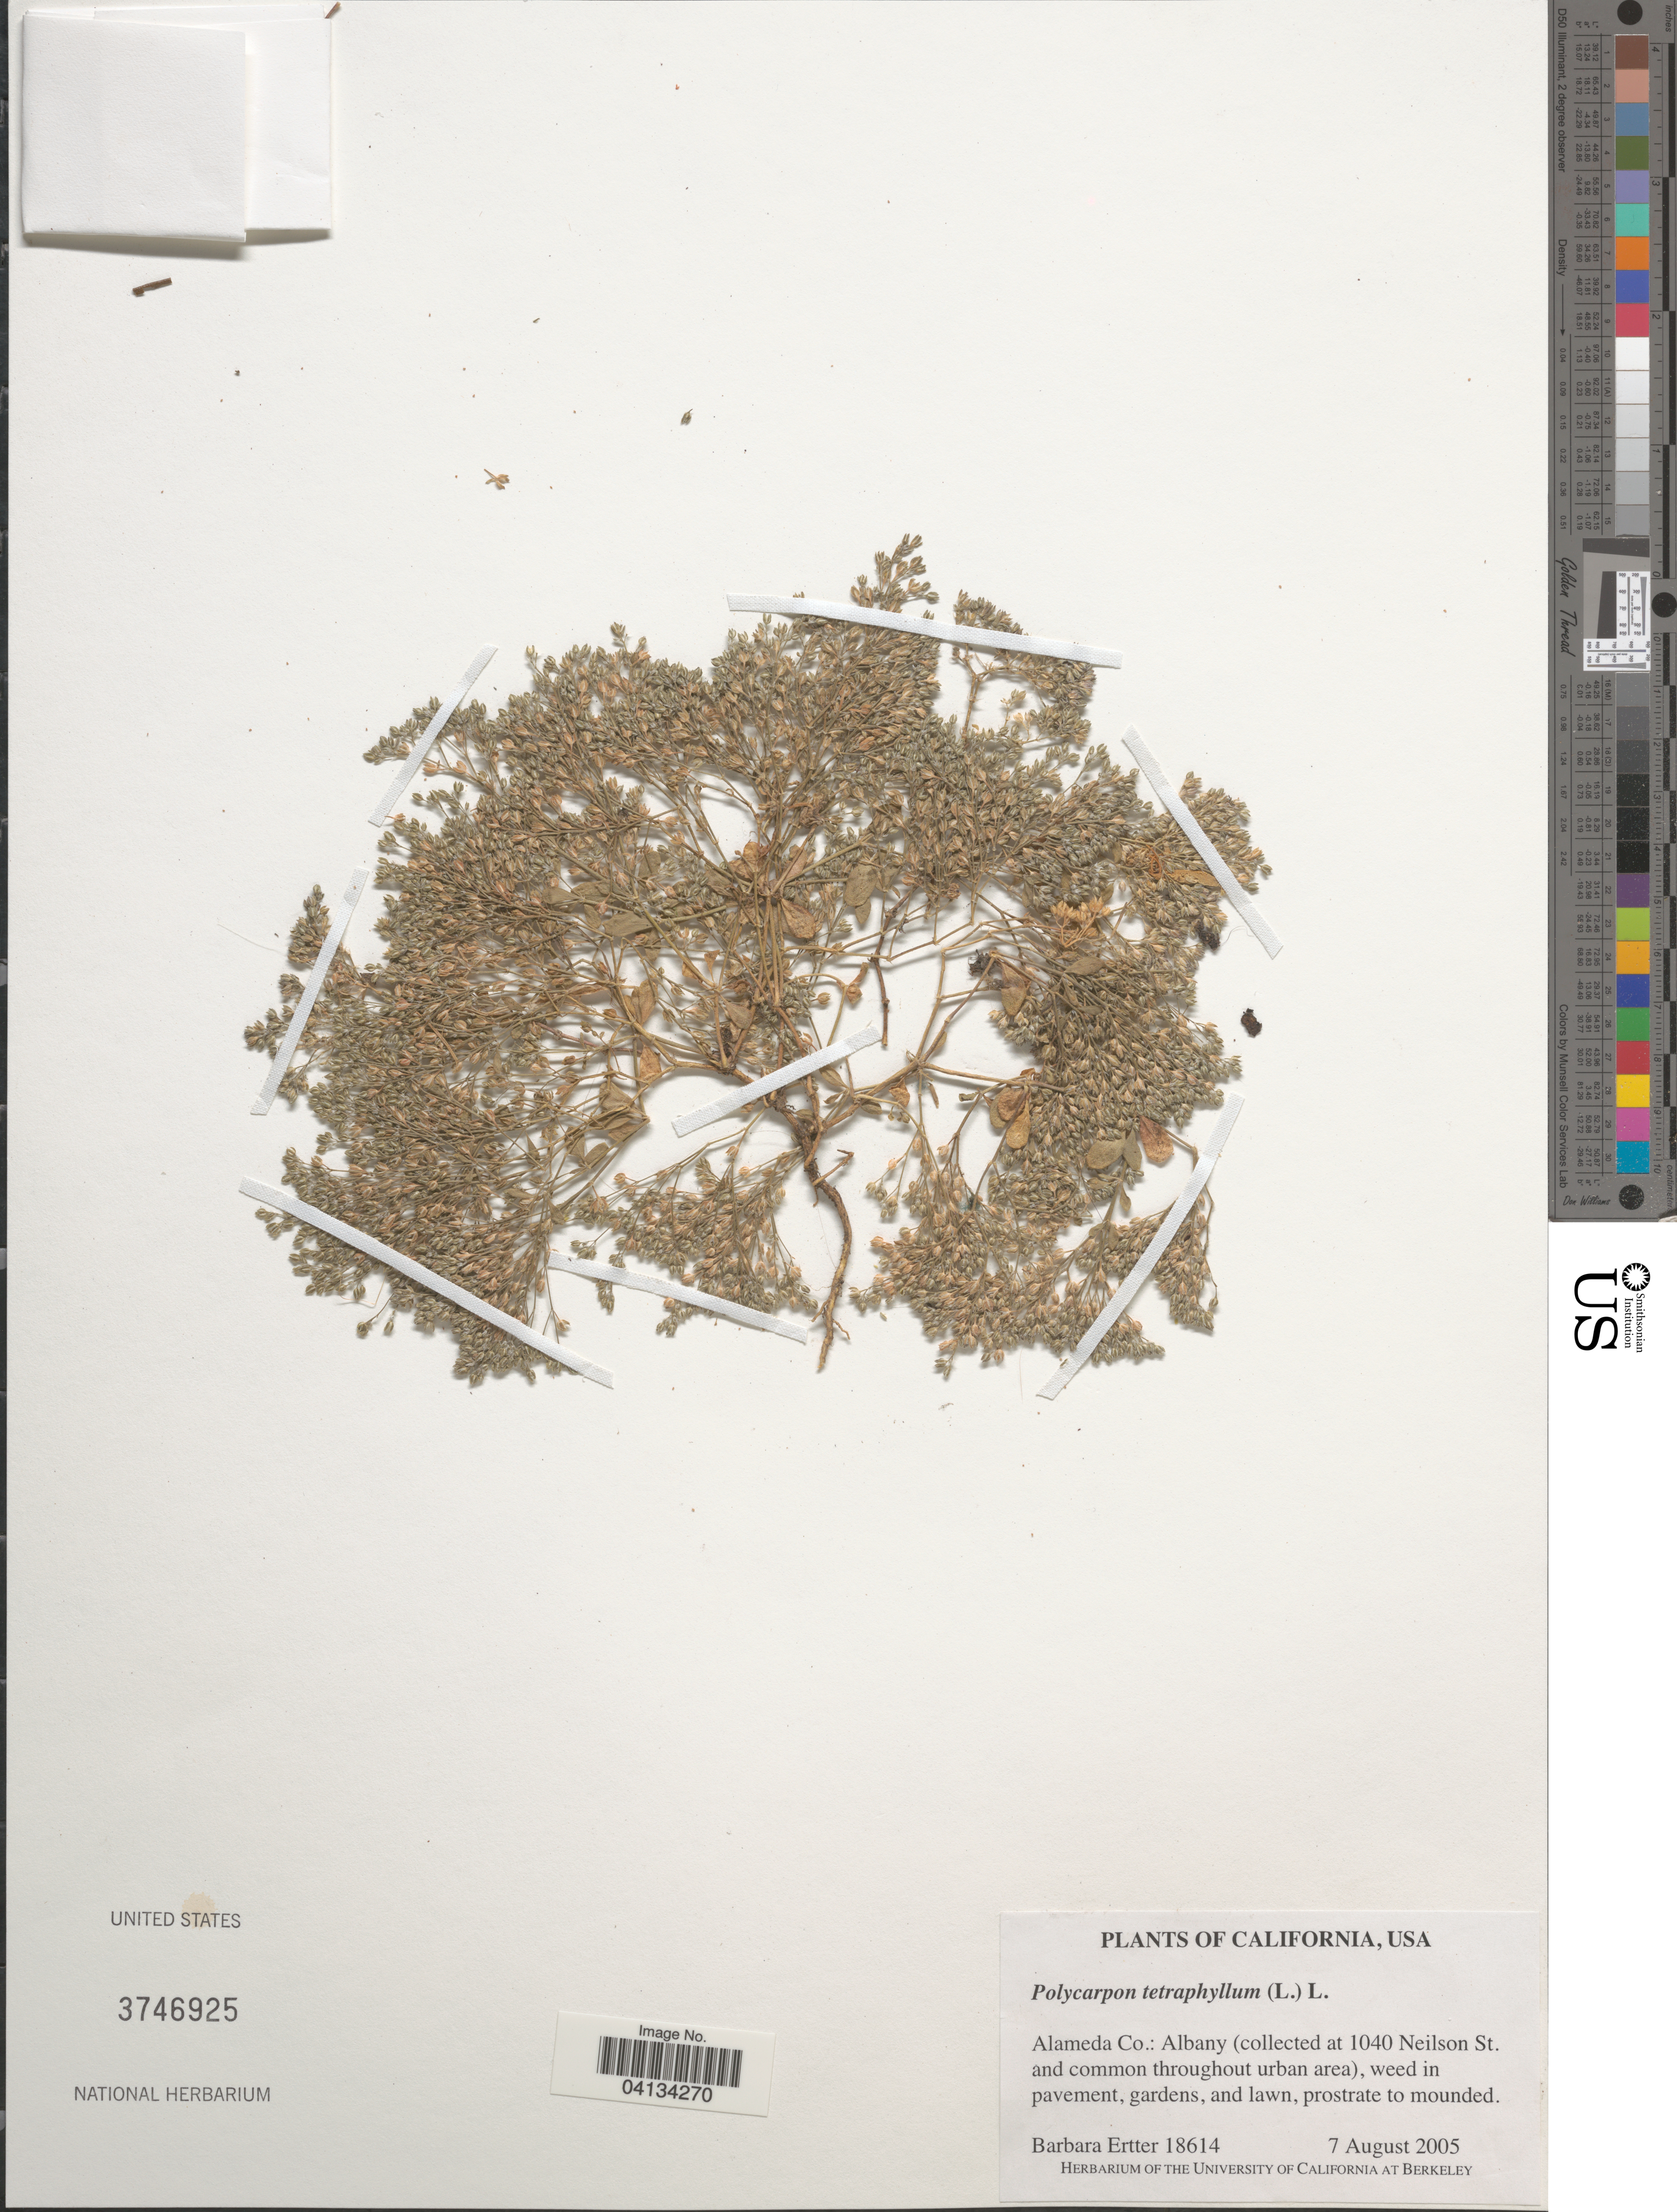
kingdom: Plantae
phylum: Tracheophyta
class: Magnoliopsida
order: Caryophyllales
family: Caryophyllaceae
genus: Polycarpon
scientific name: Polycarpon tetraphyllum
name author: (L.) L.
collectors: B. Ertter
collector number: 18614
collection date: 2005-08-07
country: United States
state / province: California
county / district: Alameda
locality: Alameda Co.: Albany (collected at 1040 Neilson St. and common throughout urban area).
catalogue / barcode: US 3746925